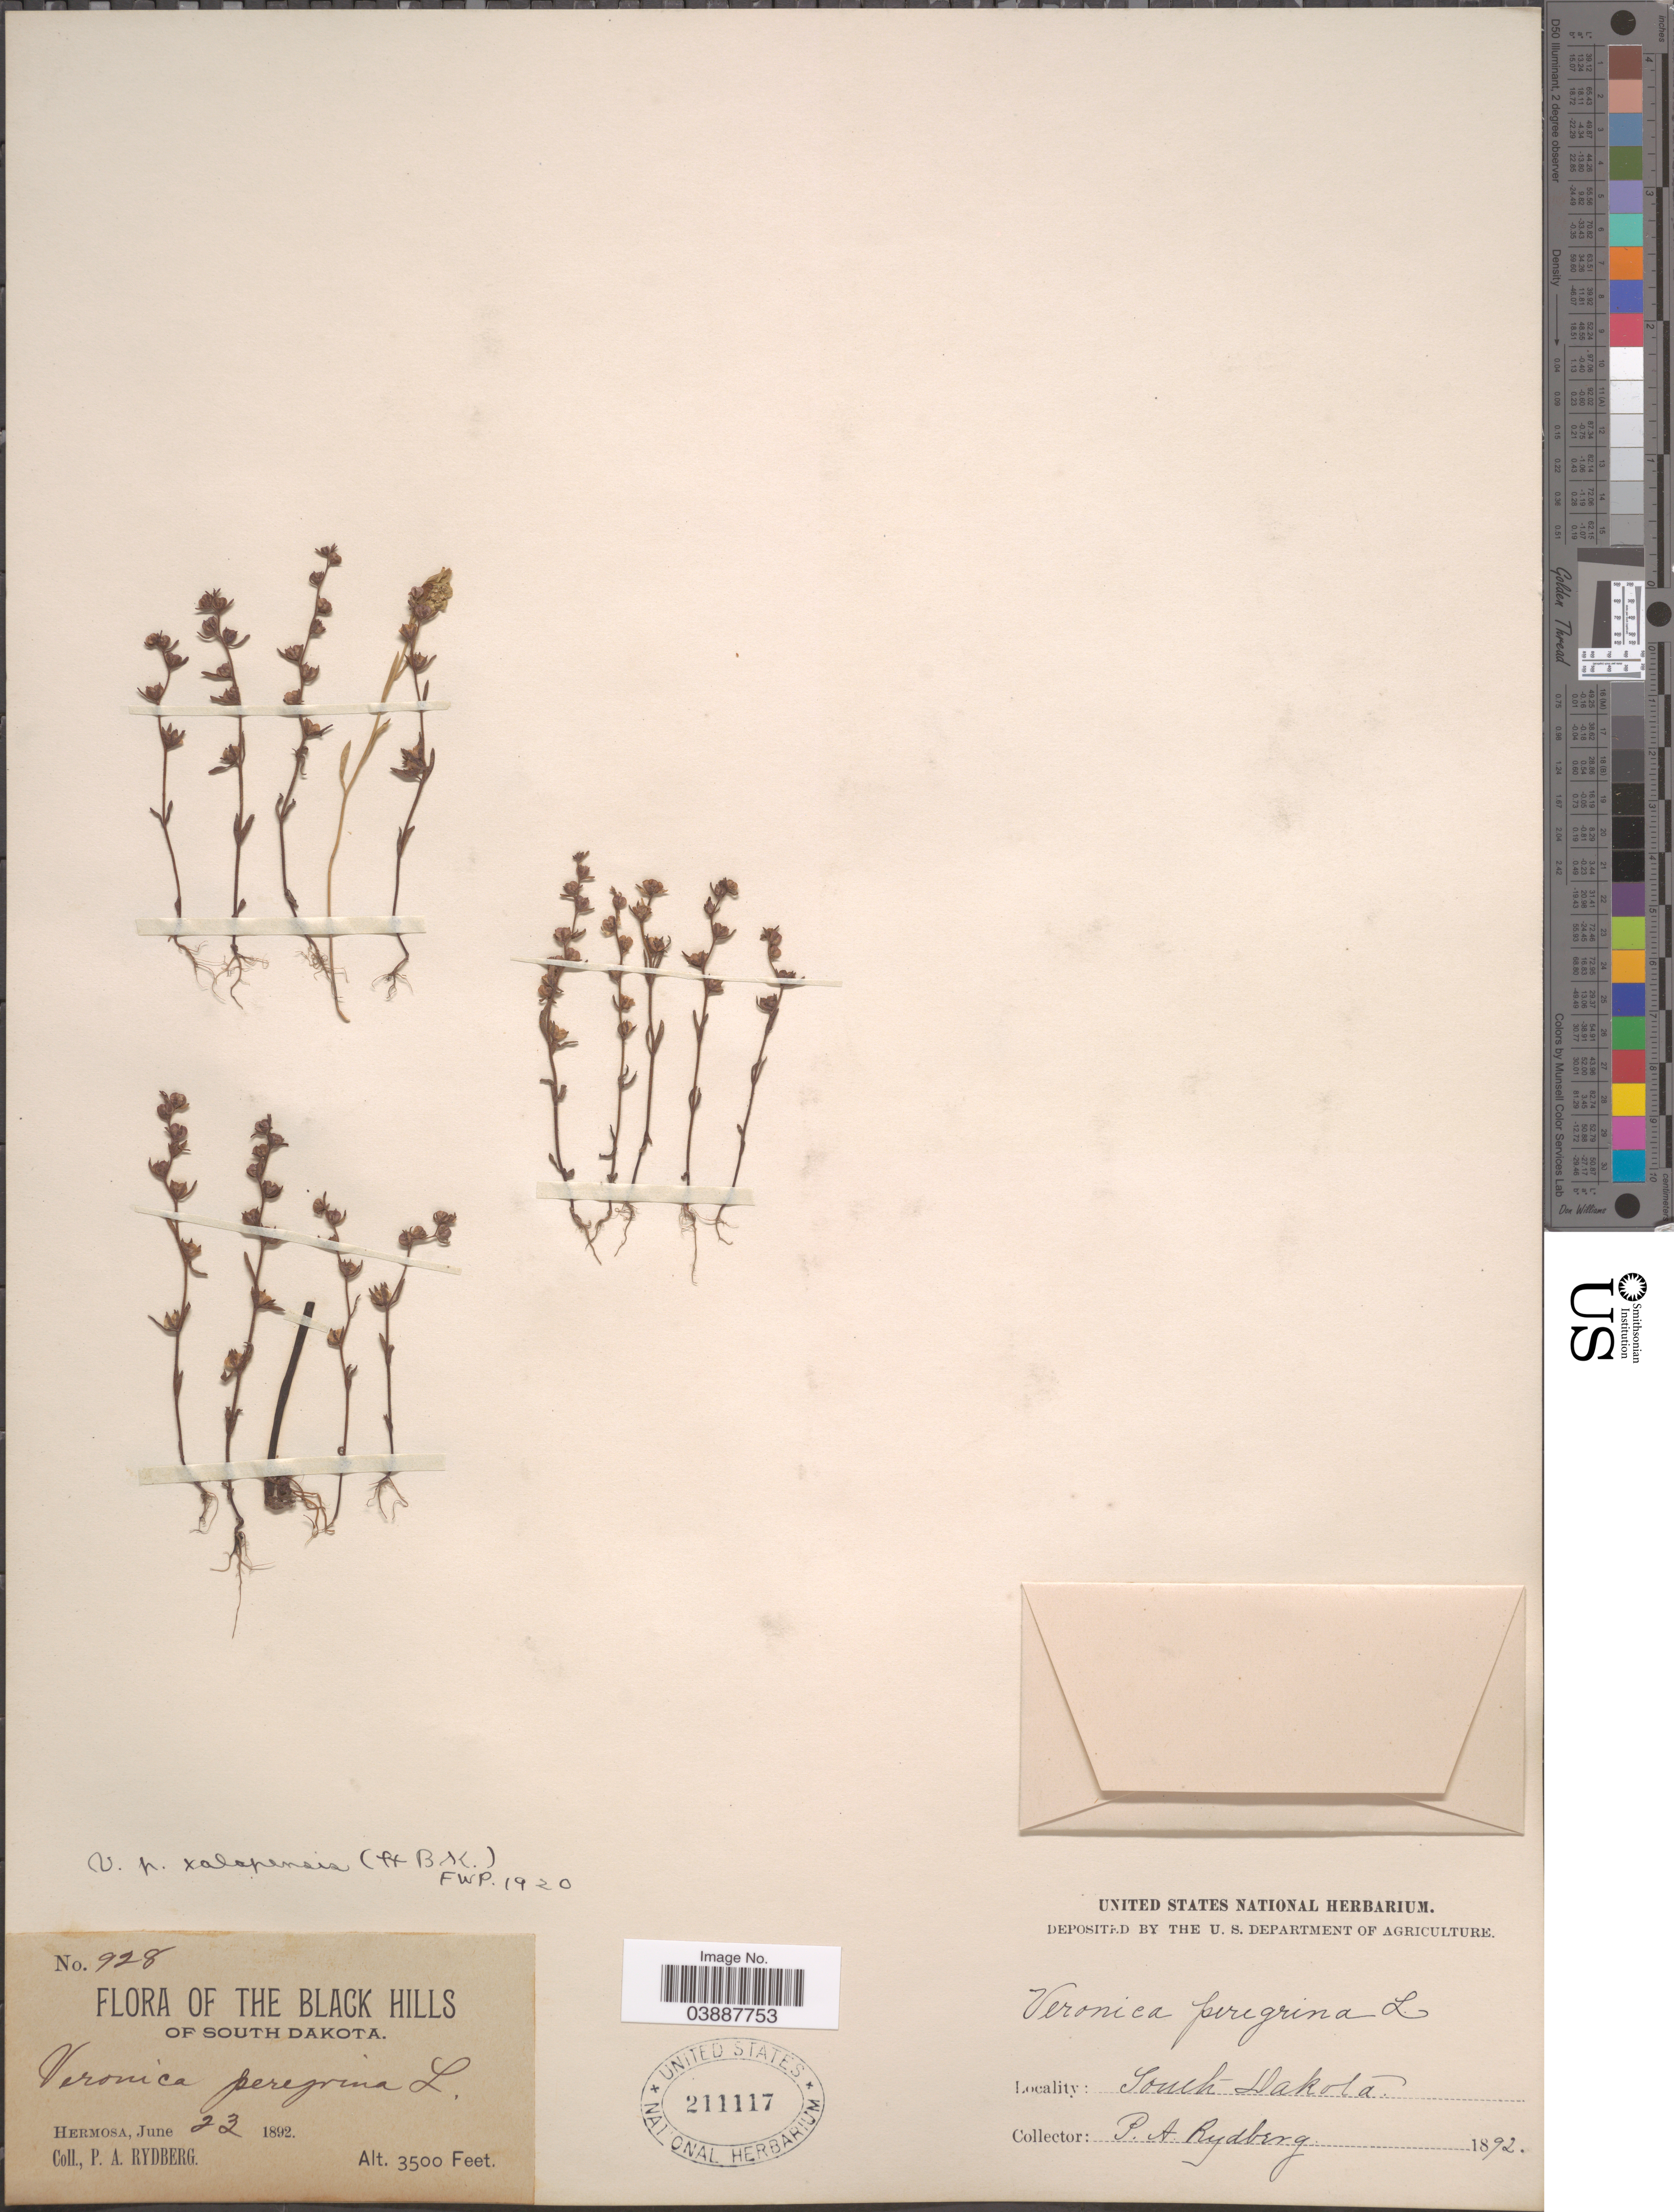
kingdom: Plantae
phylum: Tracheophyta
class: Magnoliopsida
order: Lamiales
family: Plantaginaceae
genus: Veronica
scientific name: Veronica peregrina var. xalapensis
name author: Kunth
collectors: P. A. Rydberg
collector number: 928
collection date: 1892-06-23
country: United States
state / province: South Dakota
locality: The Black Hills of South Dakota. Hermosa.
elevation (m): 1067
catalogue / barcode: US 211117